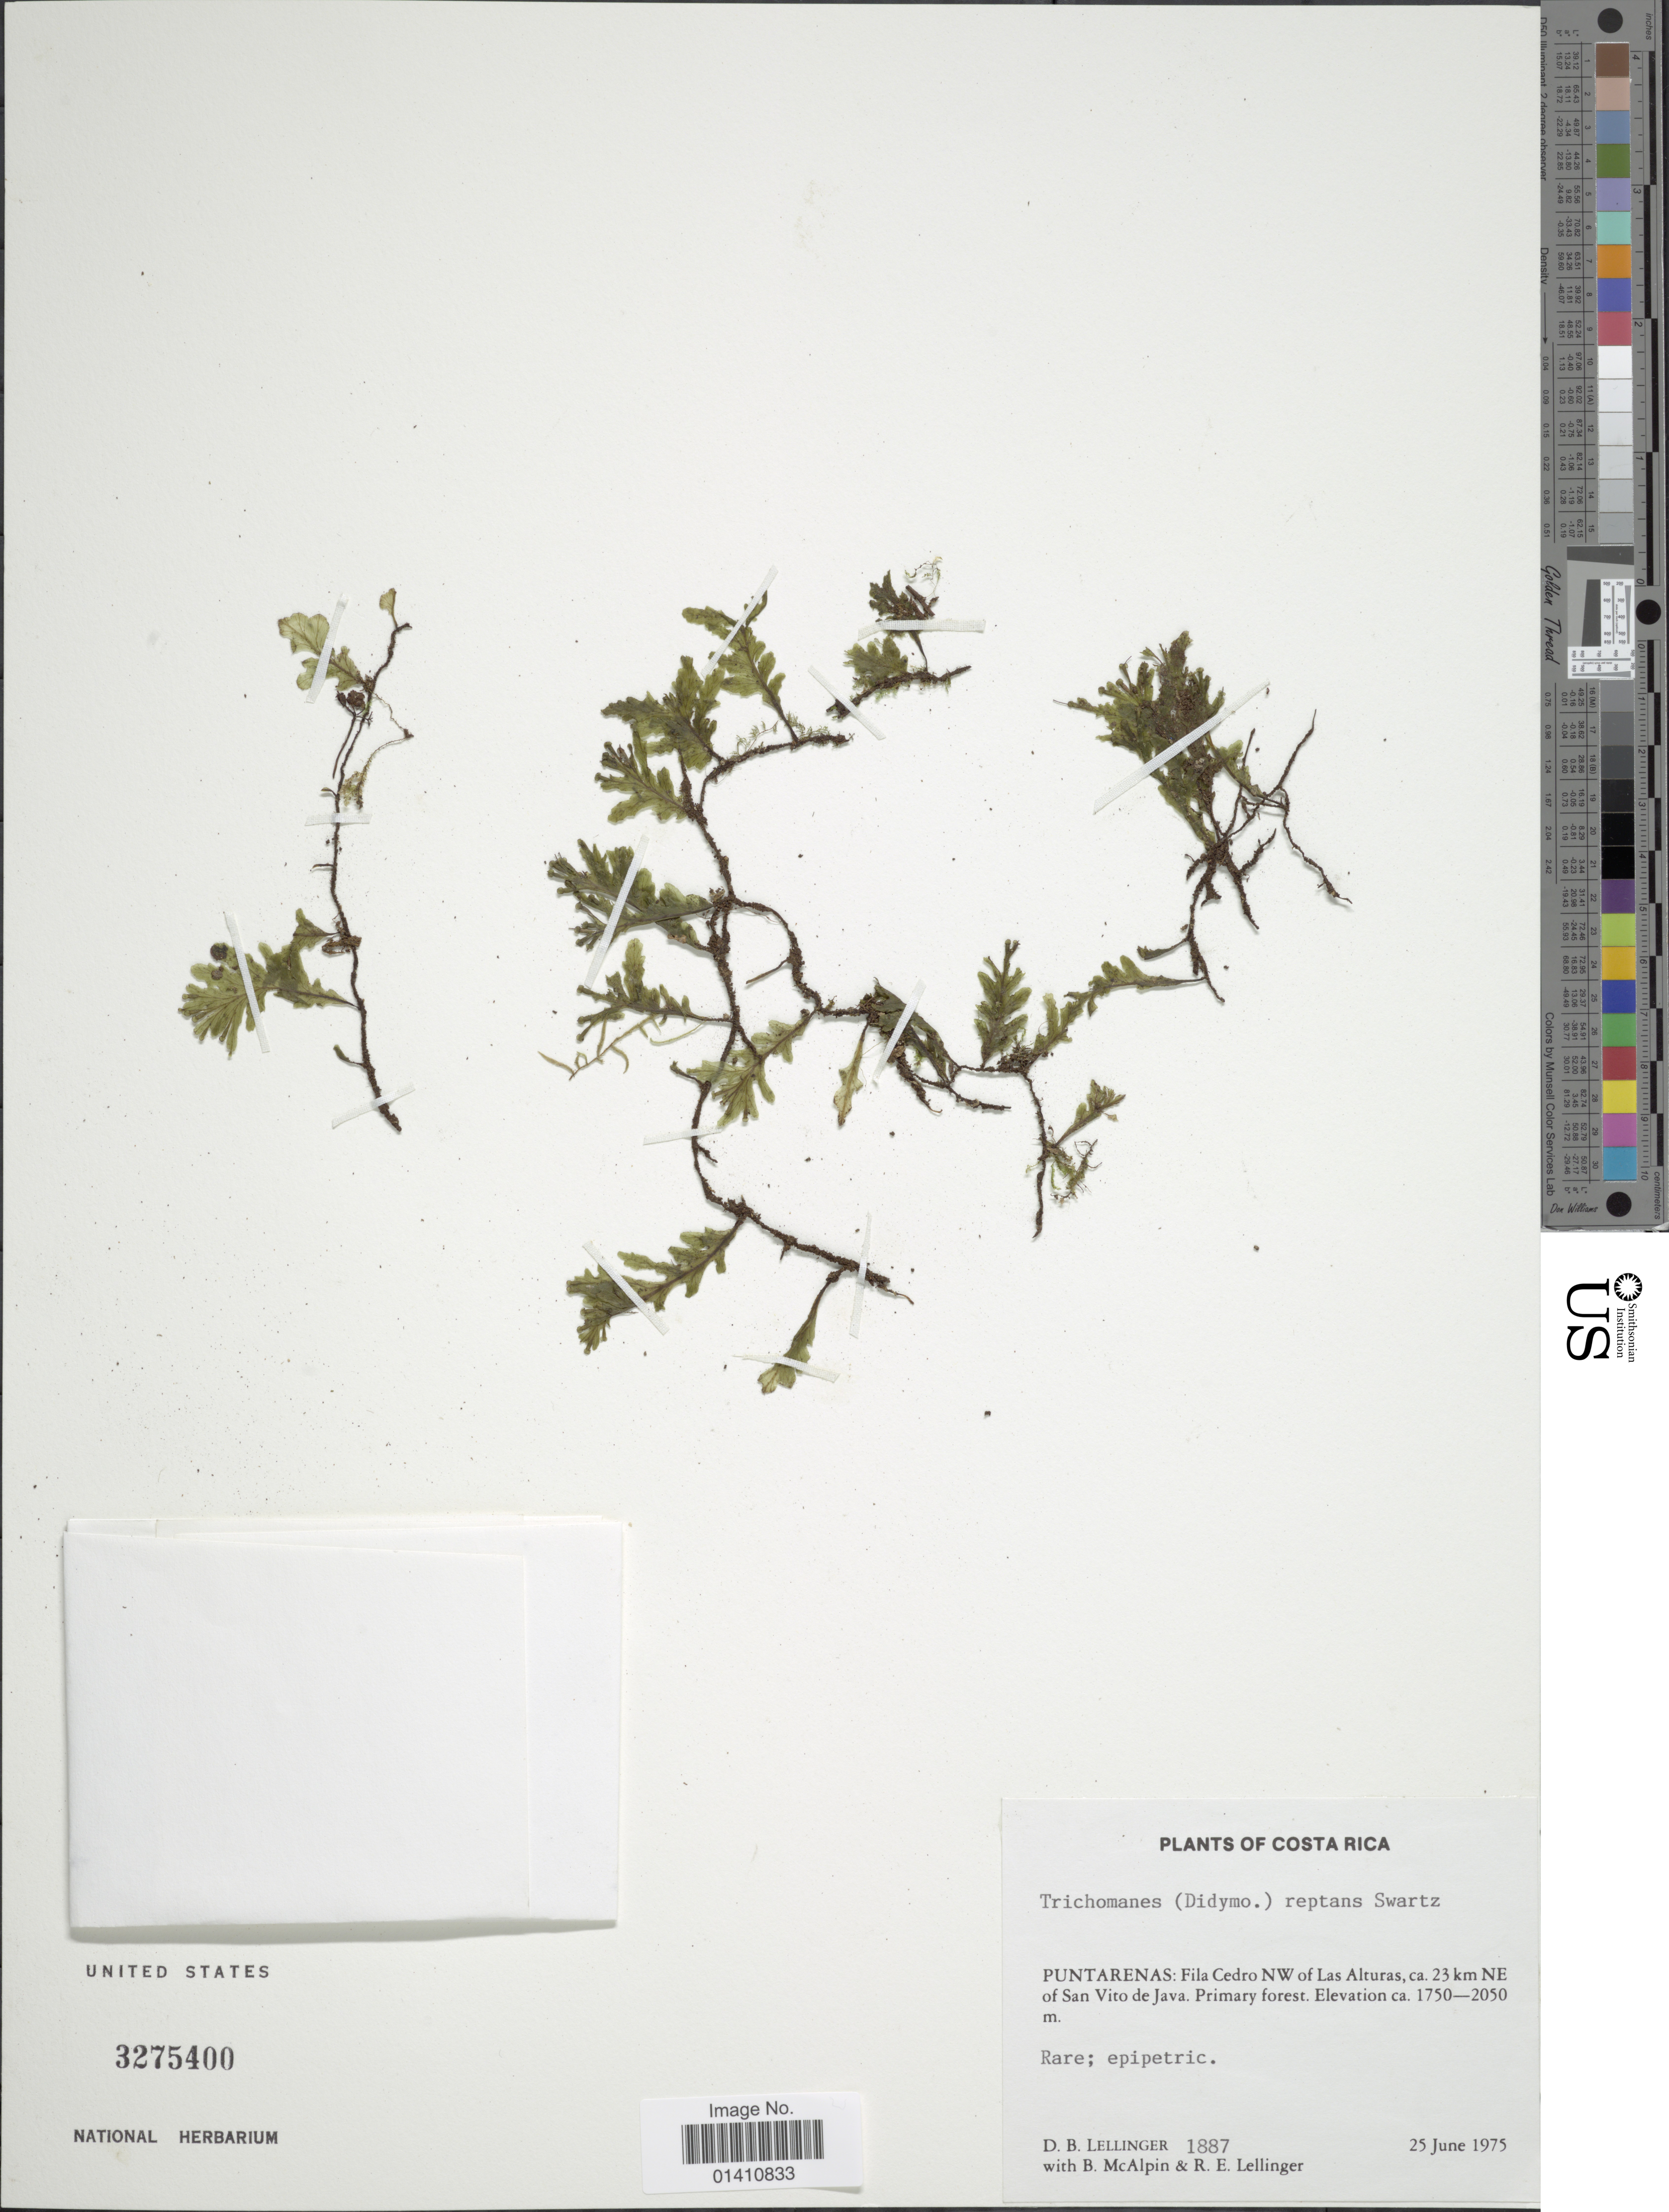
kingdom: Plantae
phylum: Tracheophyta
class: Polypodiopsida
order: Hymenophyllales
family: Hymenophyllaceae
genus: Didymoglossum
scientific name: Didymoglossum reptans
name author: (Sw.) C. Presl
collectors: D. B. Lellinger, B. Mcalpin & R. E. Lellinger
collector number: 1887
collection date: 1975-06-25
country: Costa Rica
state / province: Puntarenas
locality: Fila Cedro NW of Las Alturas, 23 km NE of San Vito de Java, Primary forest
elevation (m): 1750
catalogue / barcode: US 3275400